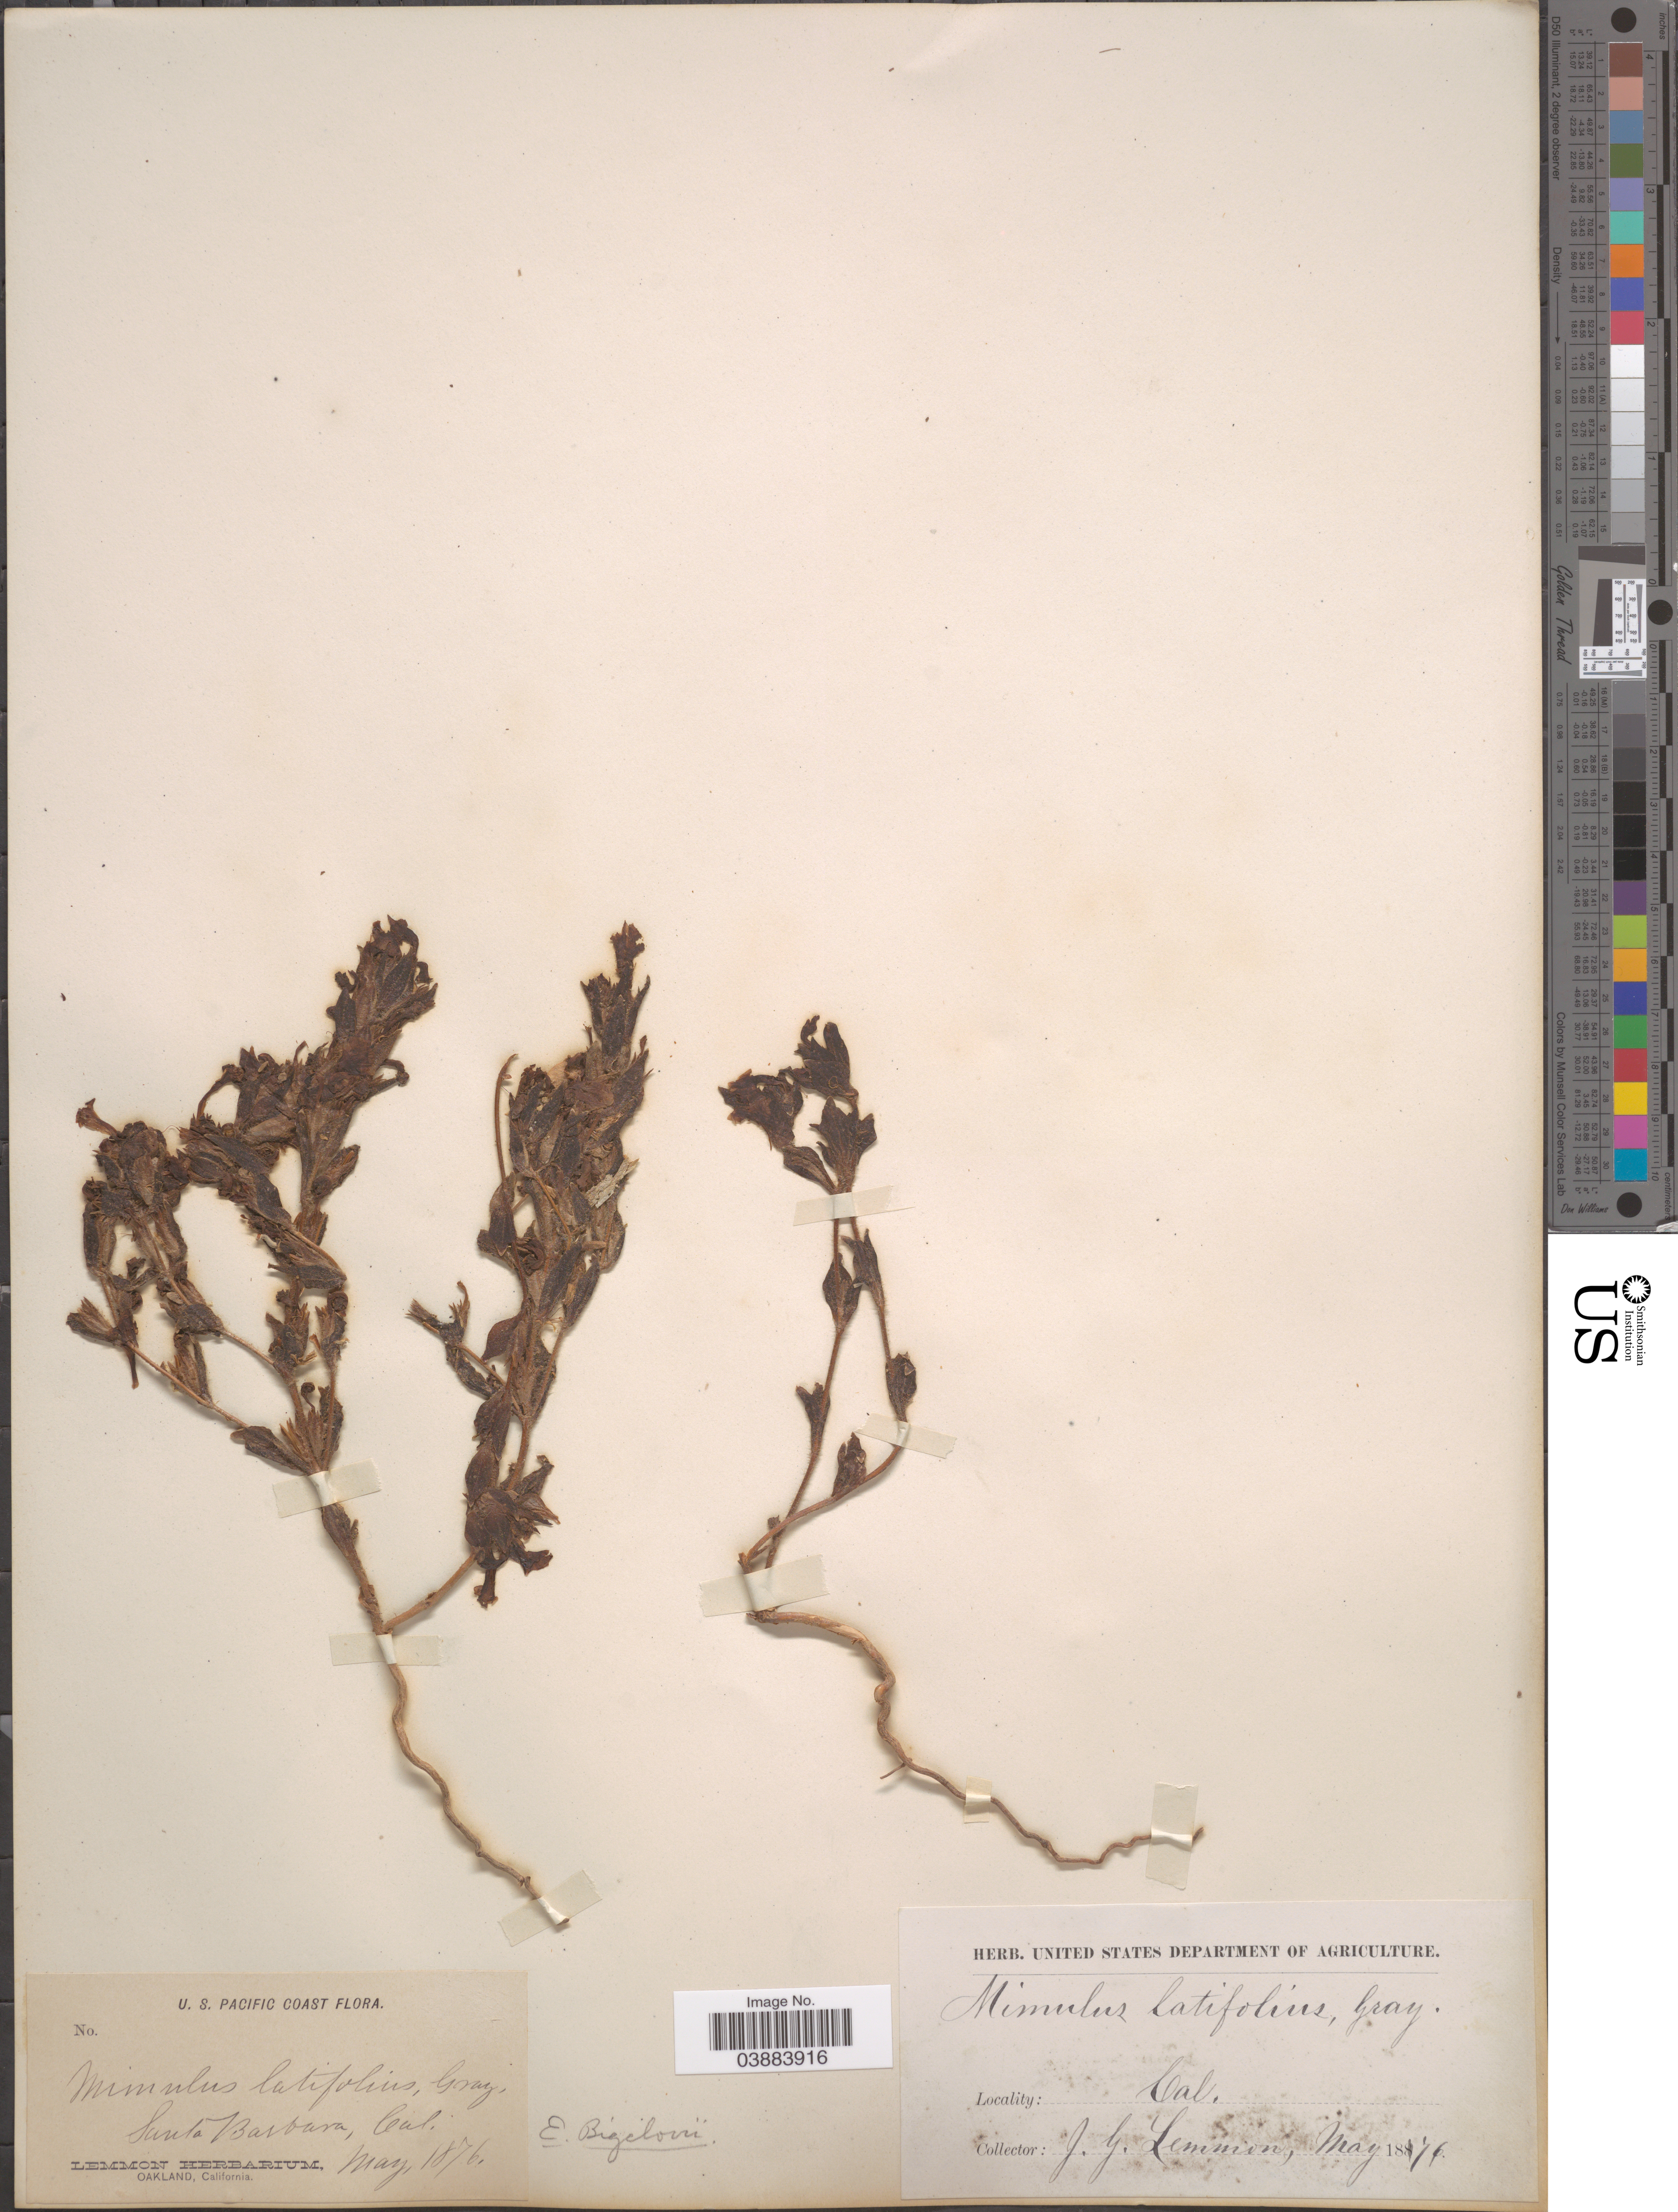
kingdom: Plantae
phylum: Tracheophyta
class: Magnoliopsida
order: Lamiales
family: Phrymaceae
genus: Eunanus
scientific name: Eunanus bigelovii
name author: A. Gray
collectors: J. Lemmon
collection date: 1876-05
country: United States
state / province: California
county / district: Santa Barbara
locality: U. S. Pacific Coast. Santa Barbara.